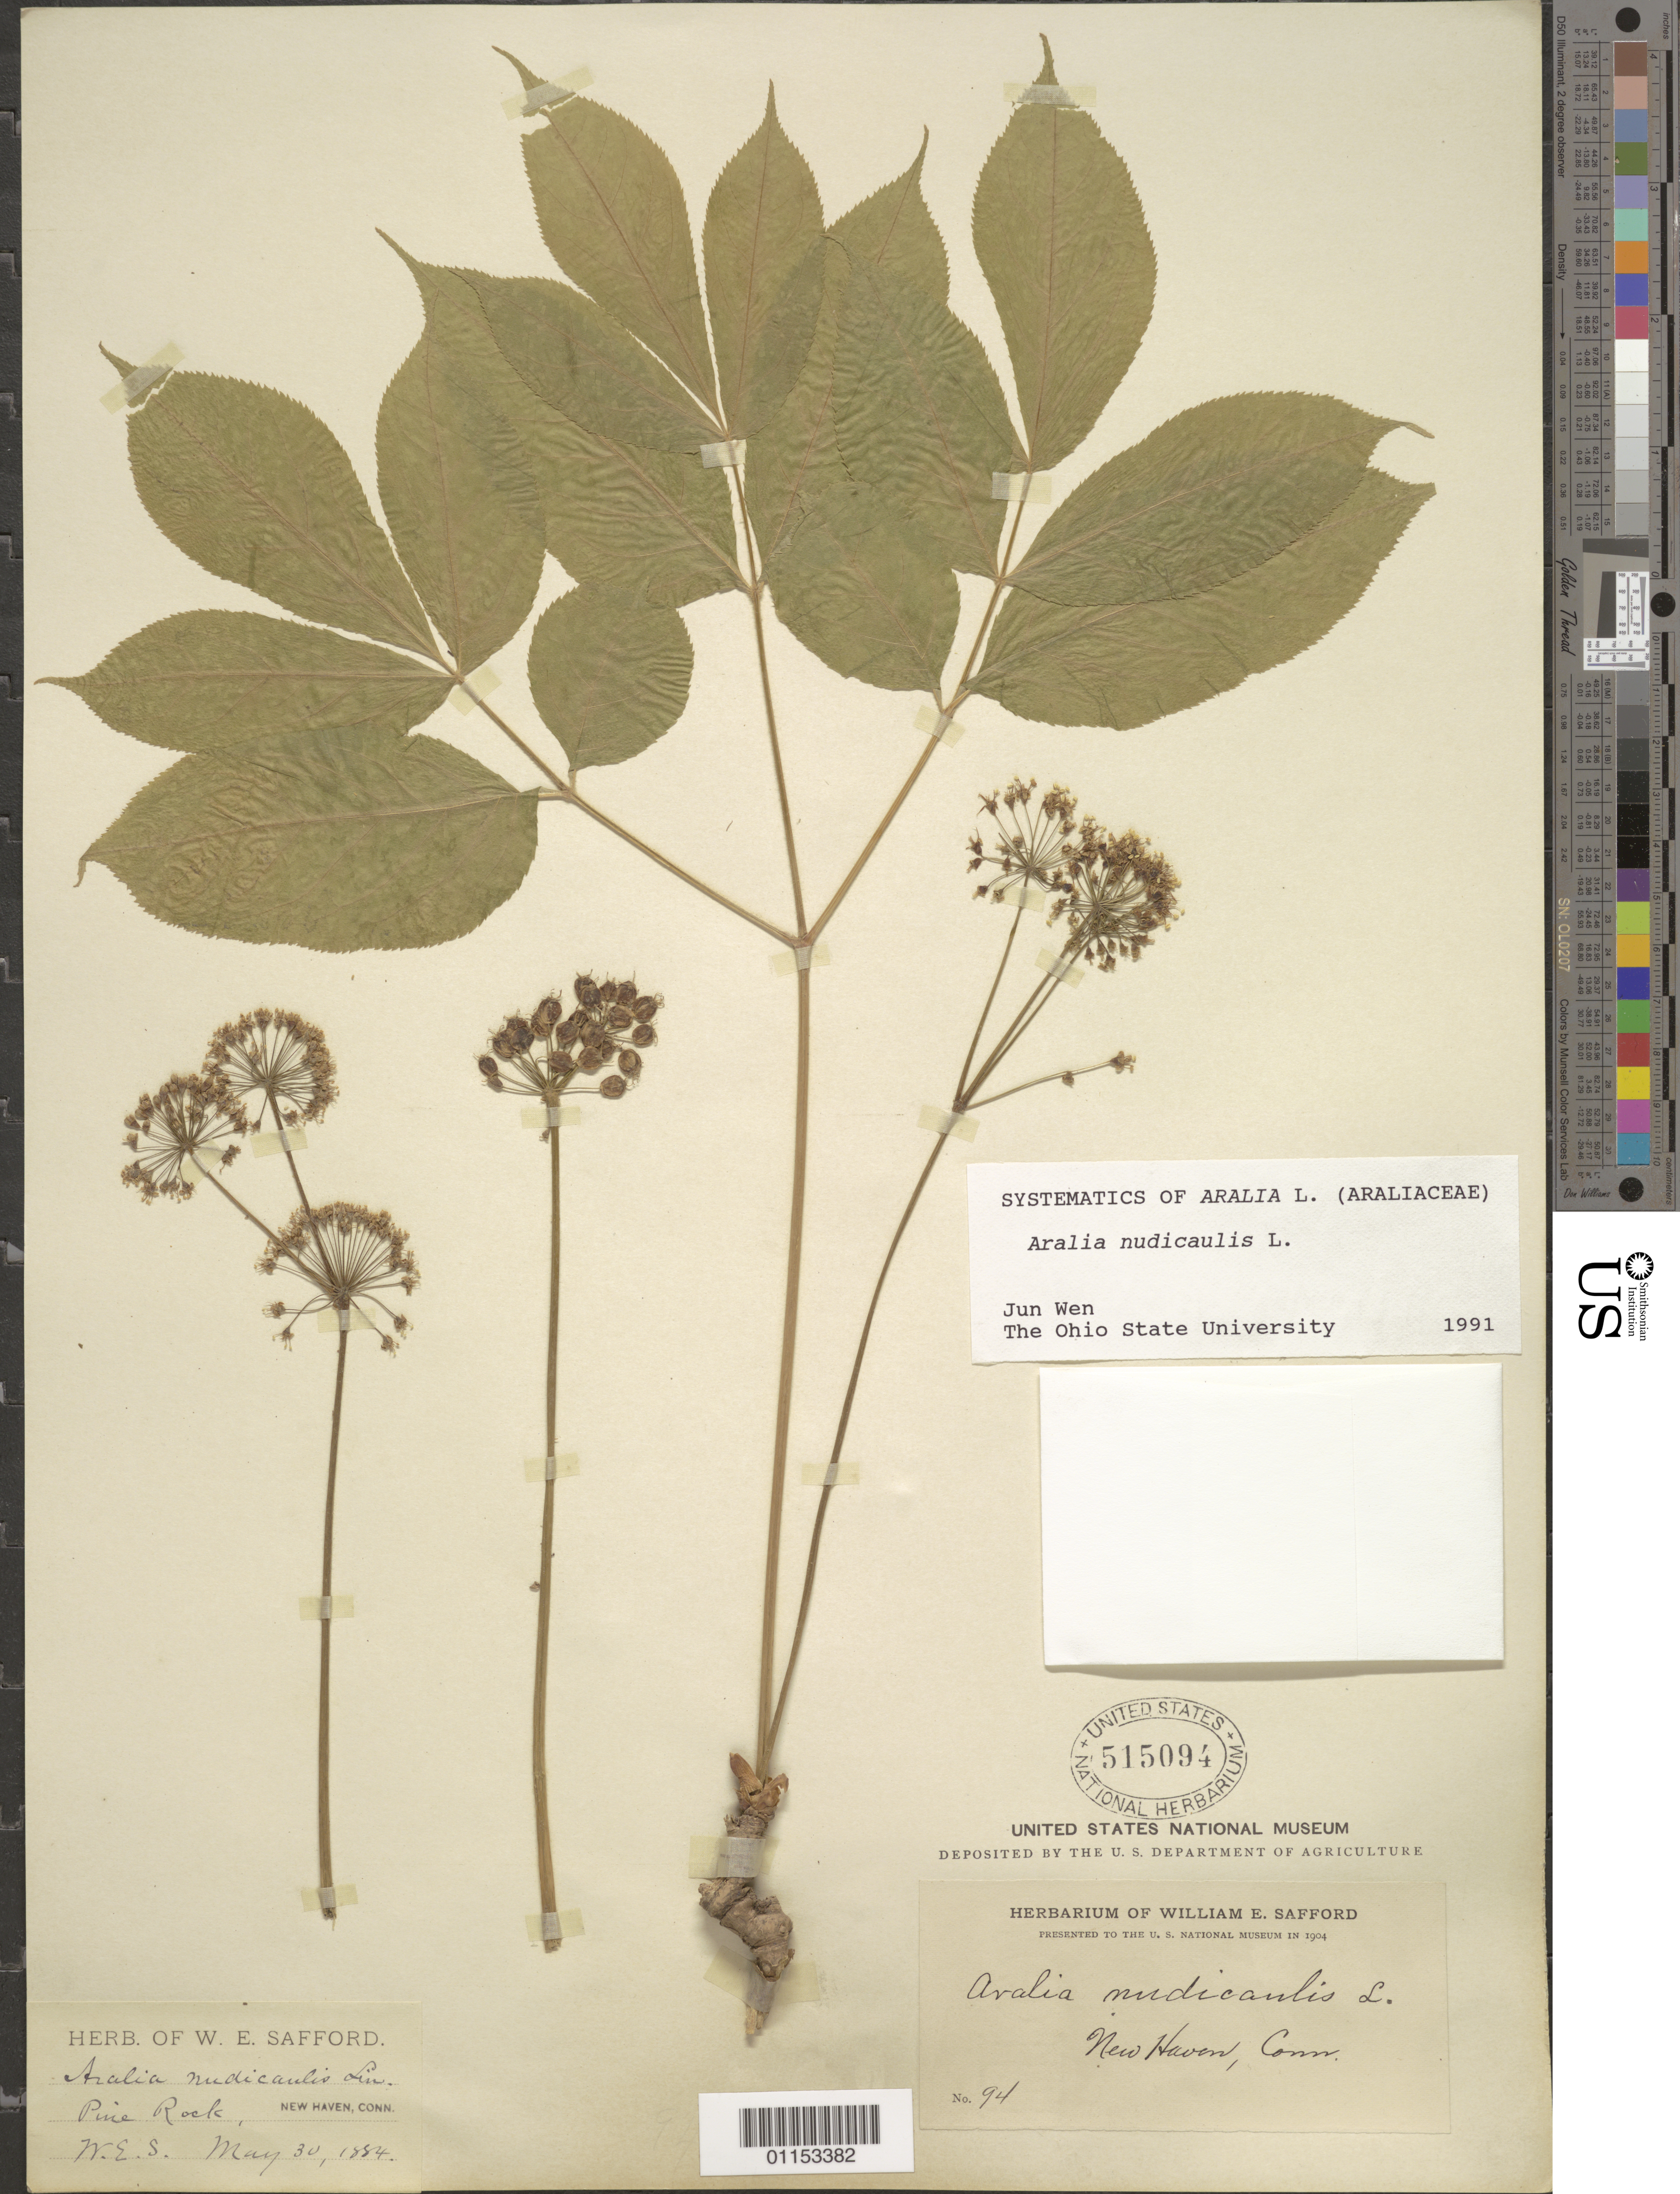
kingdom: Plantae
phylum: Tracheophyta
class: Magnoliopsida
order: Apiales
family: Araliaceae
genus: Aralia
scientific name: Aralia nudicaulis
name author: L.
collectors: W. E. Safford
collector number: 94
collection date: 1884-05-30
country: United States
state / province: Connecticut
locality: New Haven. Pine Rock.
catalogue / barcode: US 515094